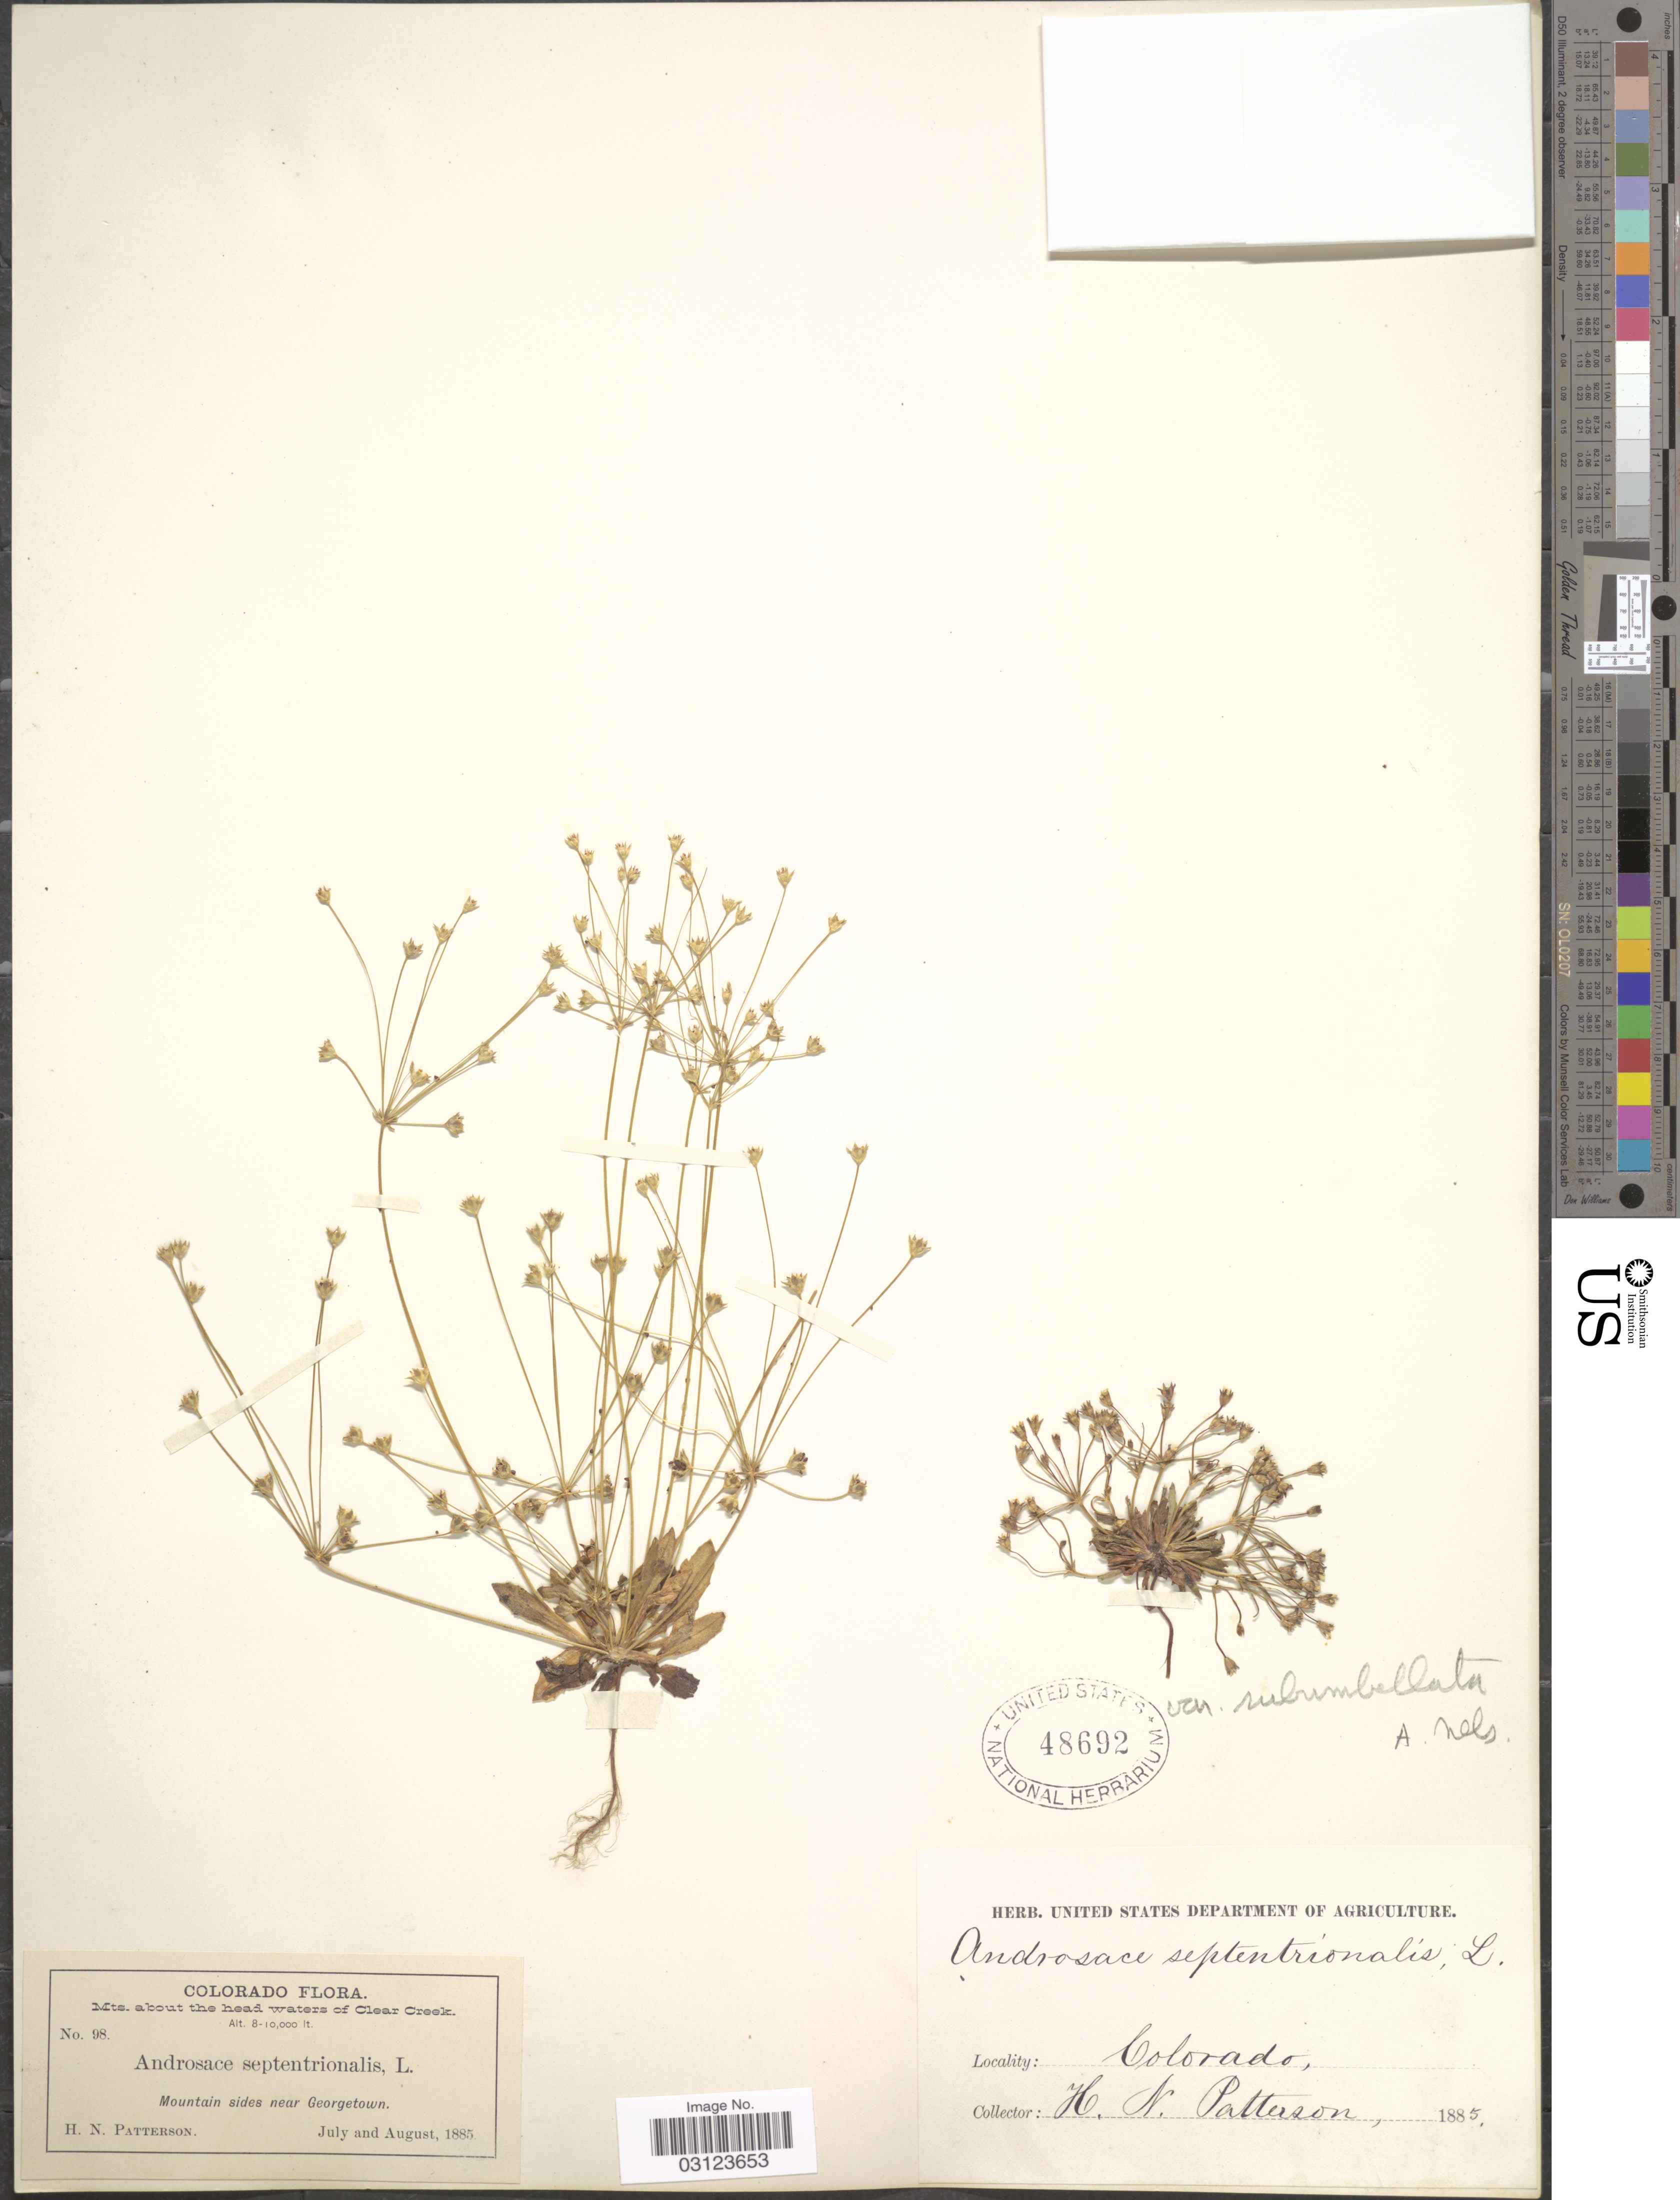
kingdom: Plantae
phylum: Tracheophyta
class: Magnoliopsida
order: Ericales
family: Primulaceae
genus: Androsace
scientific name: Androsace septentrionalis subsp. subumbellata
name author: (A. Nelson) G.T. Robbins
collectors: H. N. Patterson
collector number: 98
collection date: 1885-07/1885-08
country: United States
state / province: Colorado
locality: Mts. about the head waters of Clear Creek. Mountain sides near Georgetown.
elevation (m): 2438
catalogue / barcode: US 48692